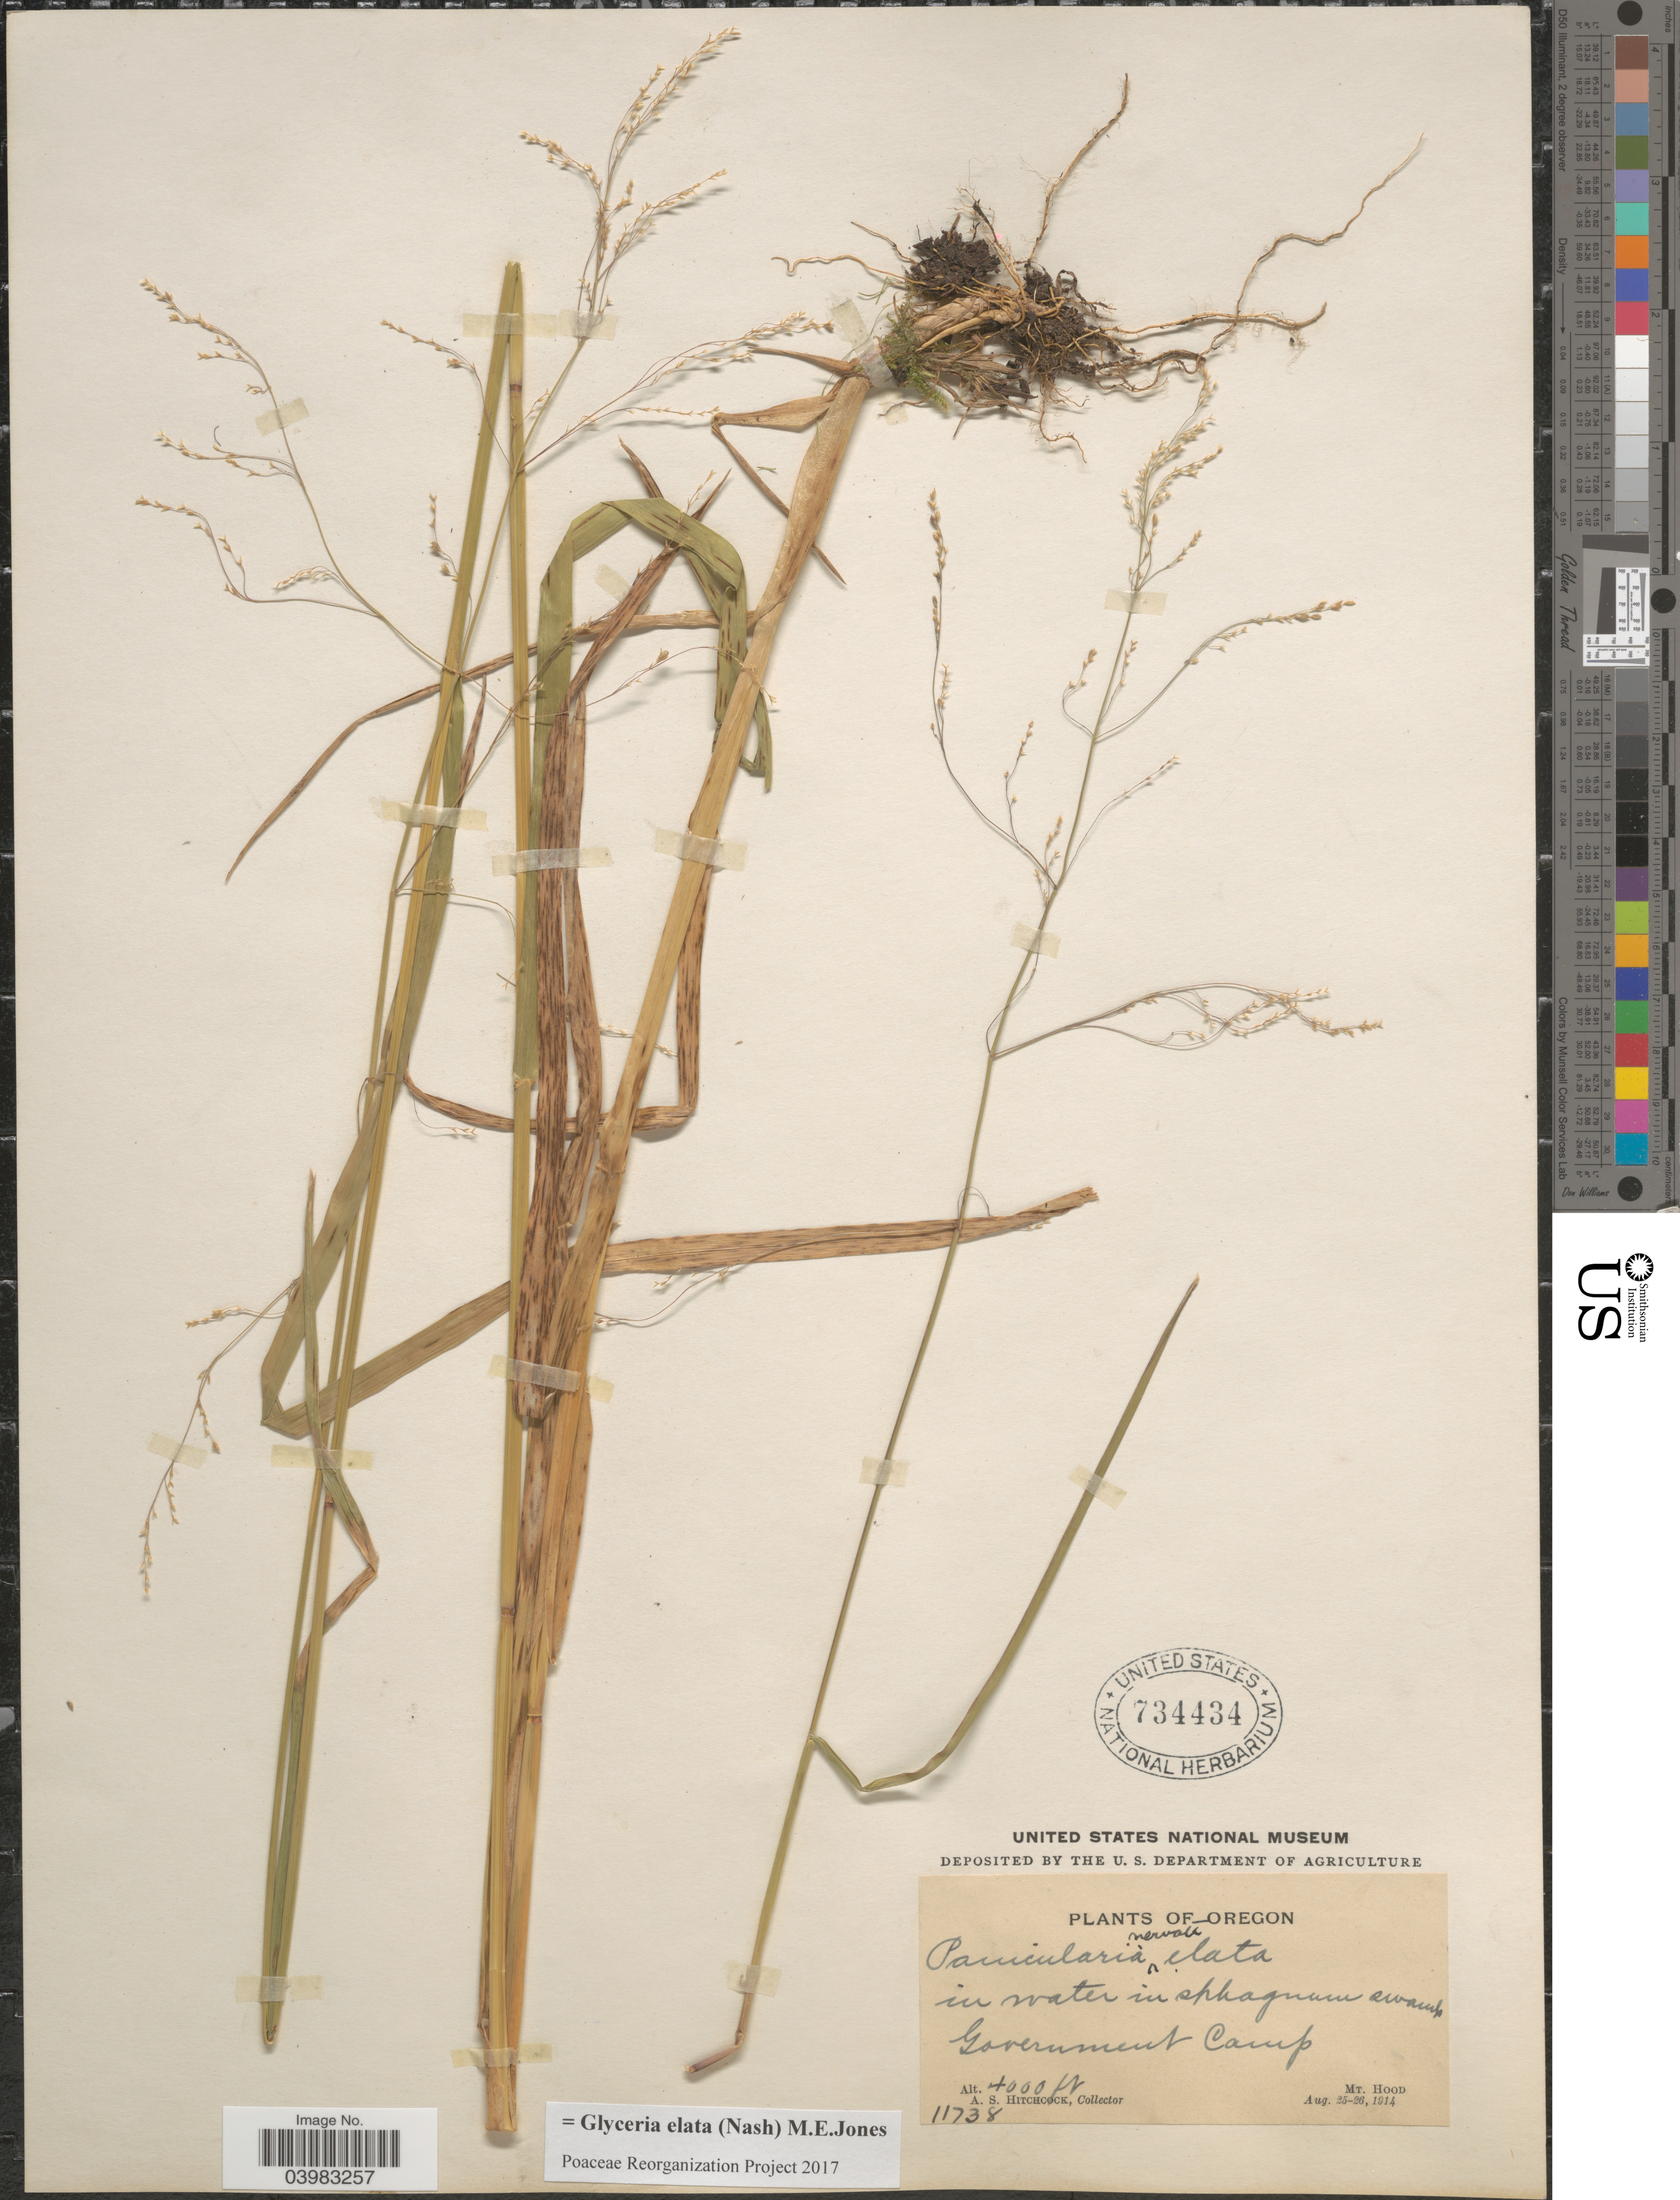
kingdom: Plantae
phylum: Tracheophyta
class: Liliopsida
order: Poales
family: Poaceae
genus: Glyceria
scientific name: Glyceria elata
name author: (Nash) M.E. Jones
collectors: A. S. Hitchcock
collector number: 11738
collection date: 1914-08-25/1914-08-26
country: United States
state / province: Oregon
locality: Government Camp. Mt. Hood.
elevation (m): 1219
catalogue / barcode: US 734434